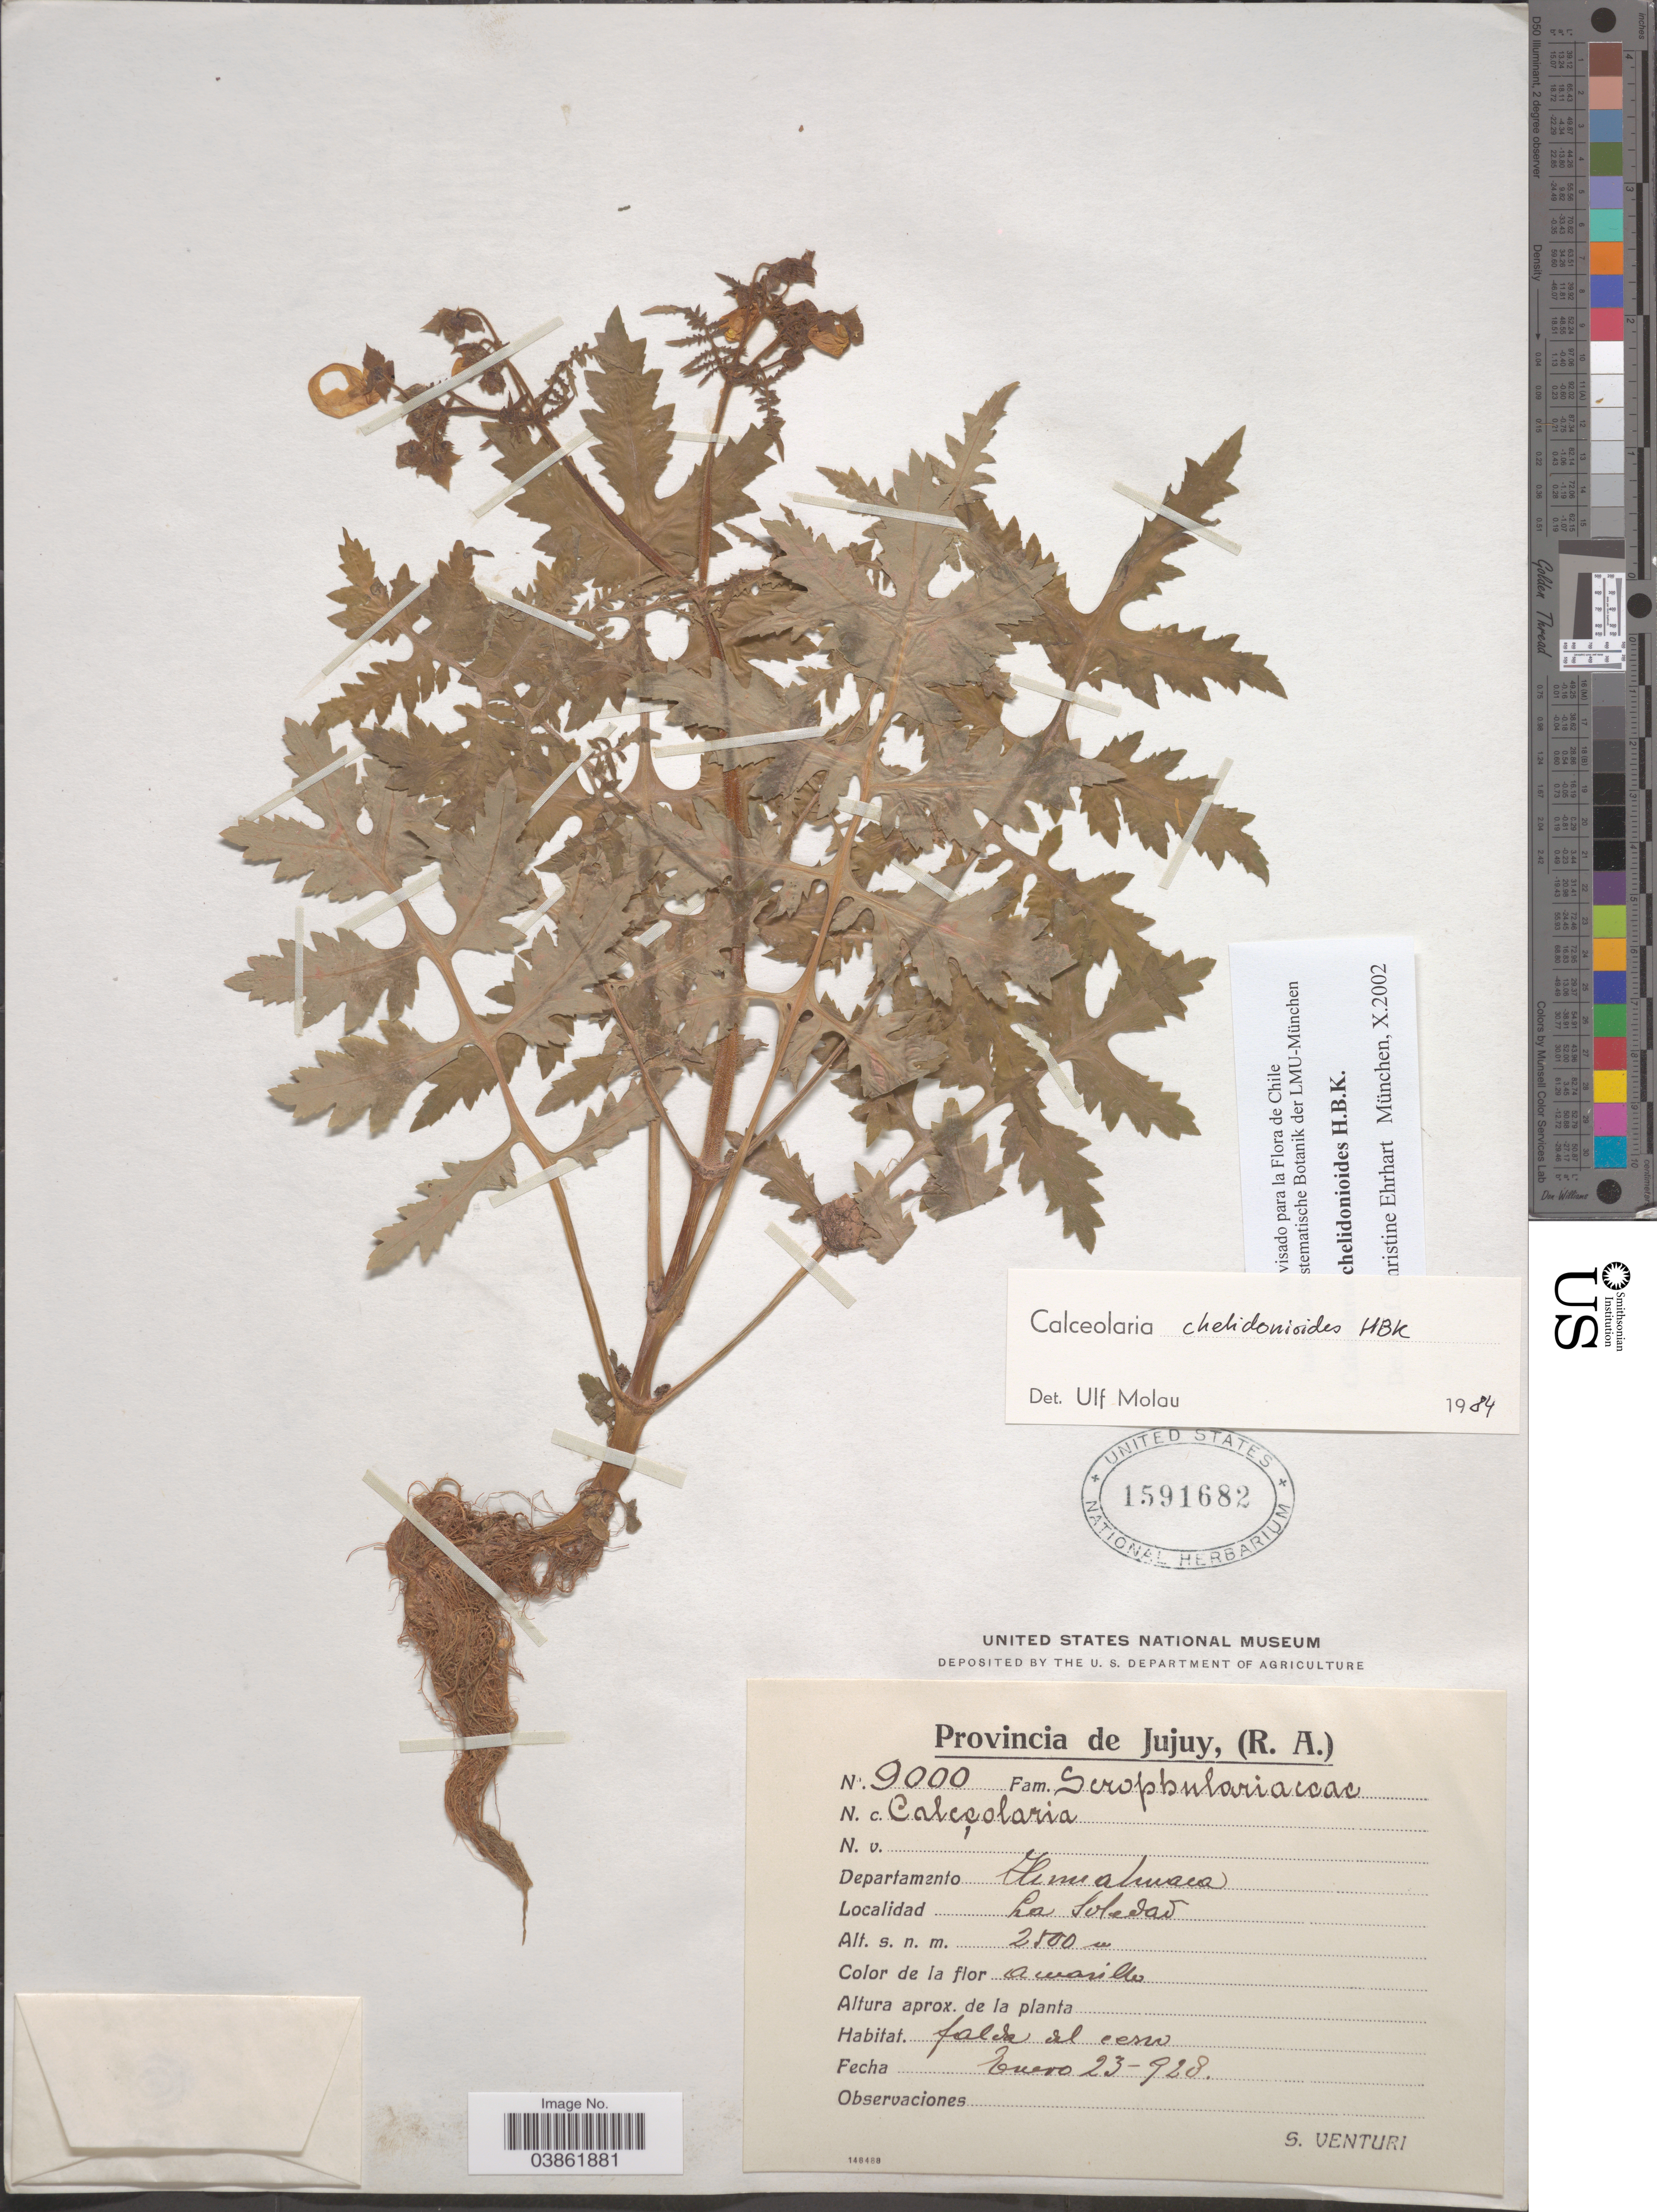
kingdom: Plantae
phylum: Tracheophyta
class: Magnoliopsida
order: Lamiales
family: Calceolariaceae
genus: Calceolaria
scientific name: Calceolaria chelidonioides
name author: Kunth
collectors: S. Venturi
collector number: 9000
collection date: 1928-01-23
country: Argentina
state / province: Jujuy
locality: Departamento Humahuaca. La Soledad.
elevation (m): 2500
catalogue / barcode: US 1591682